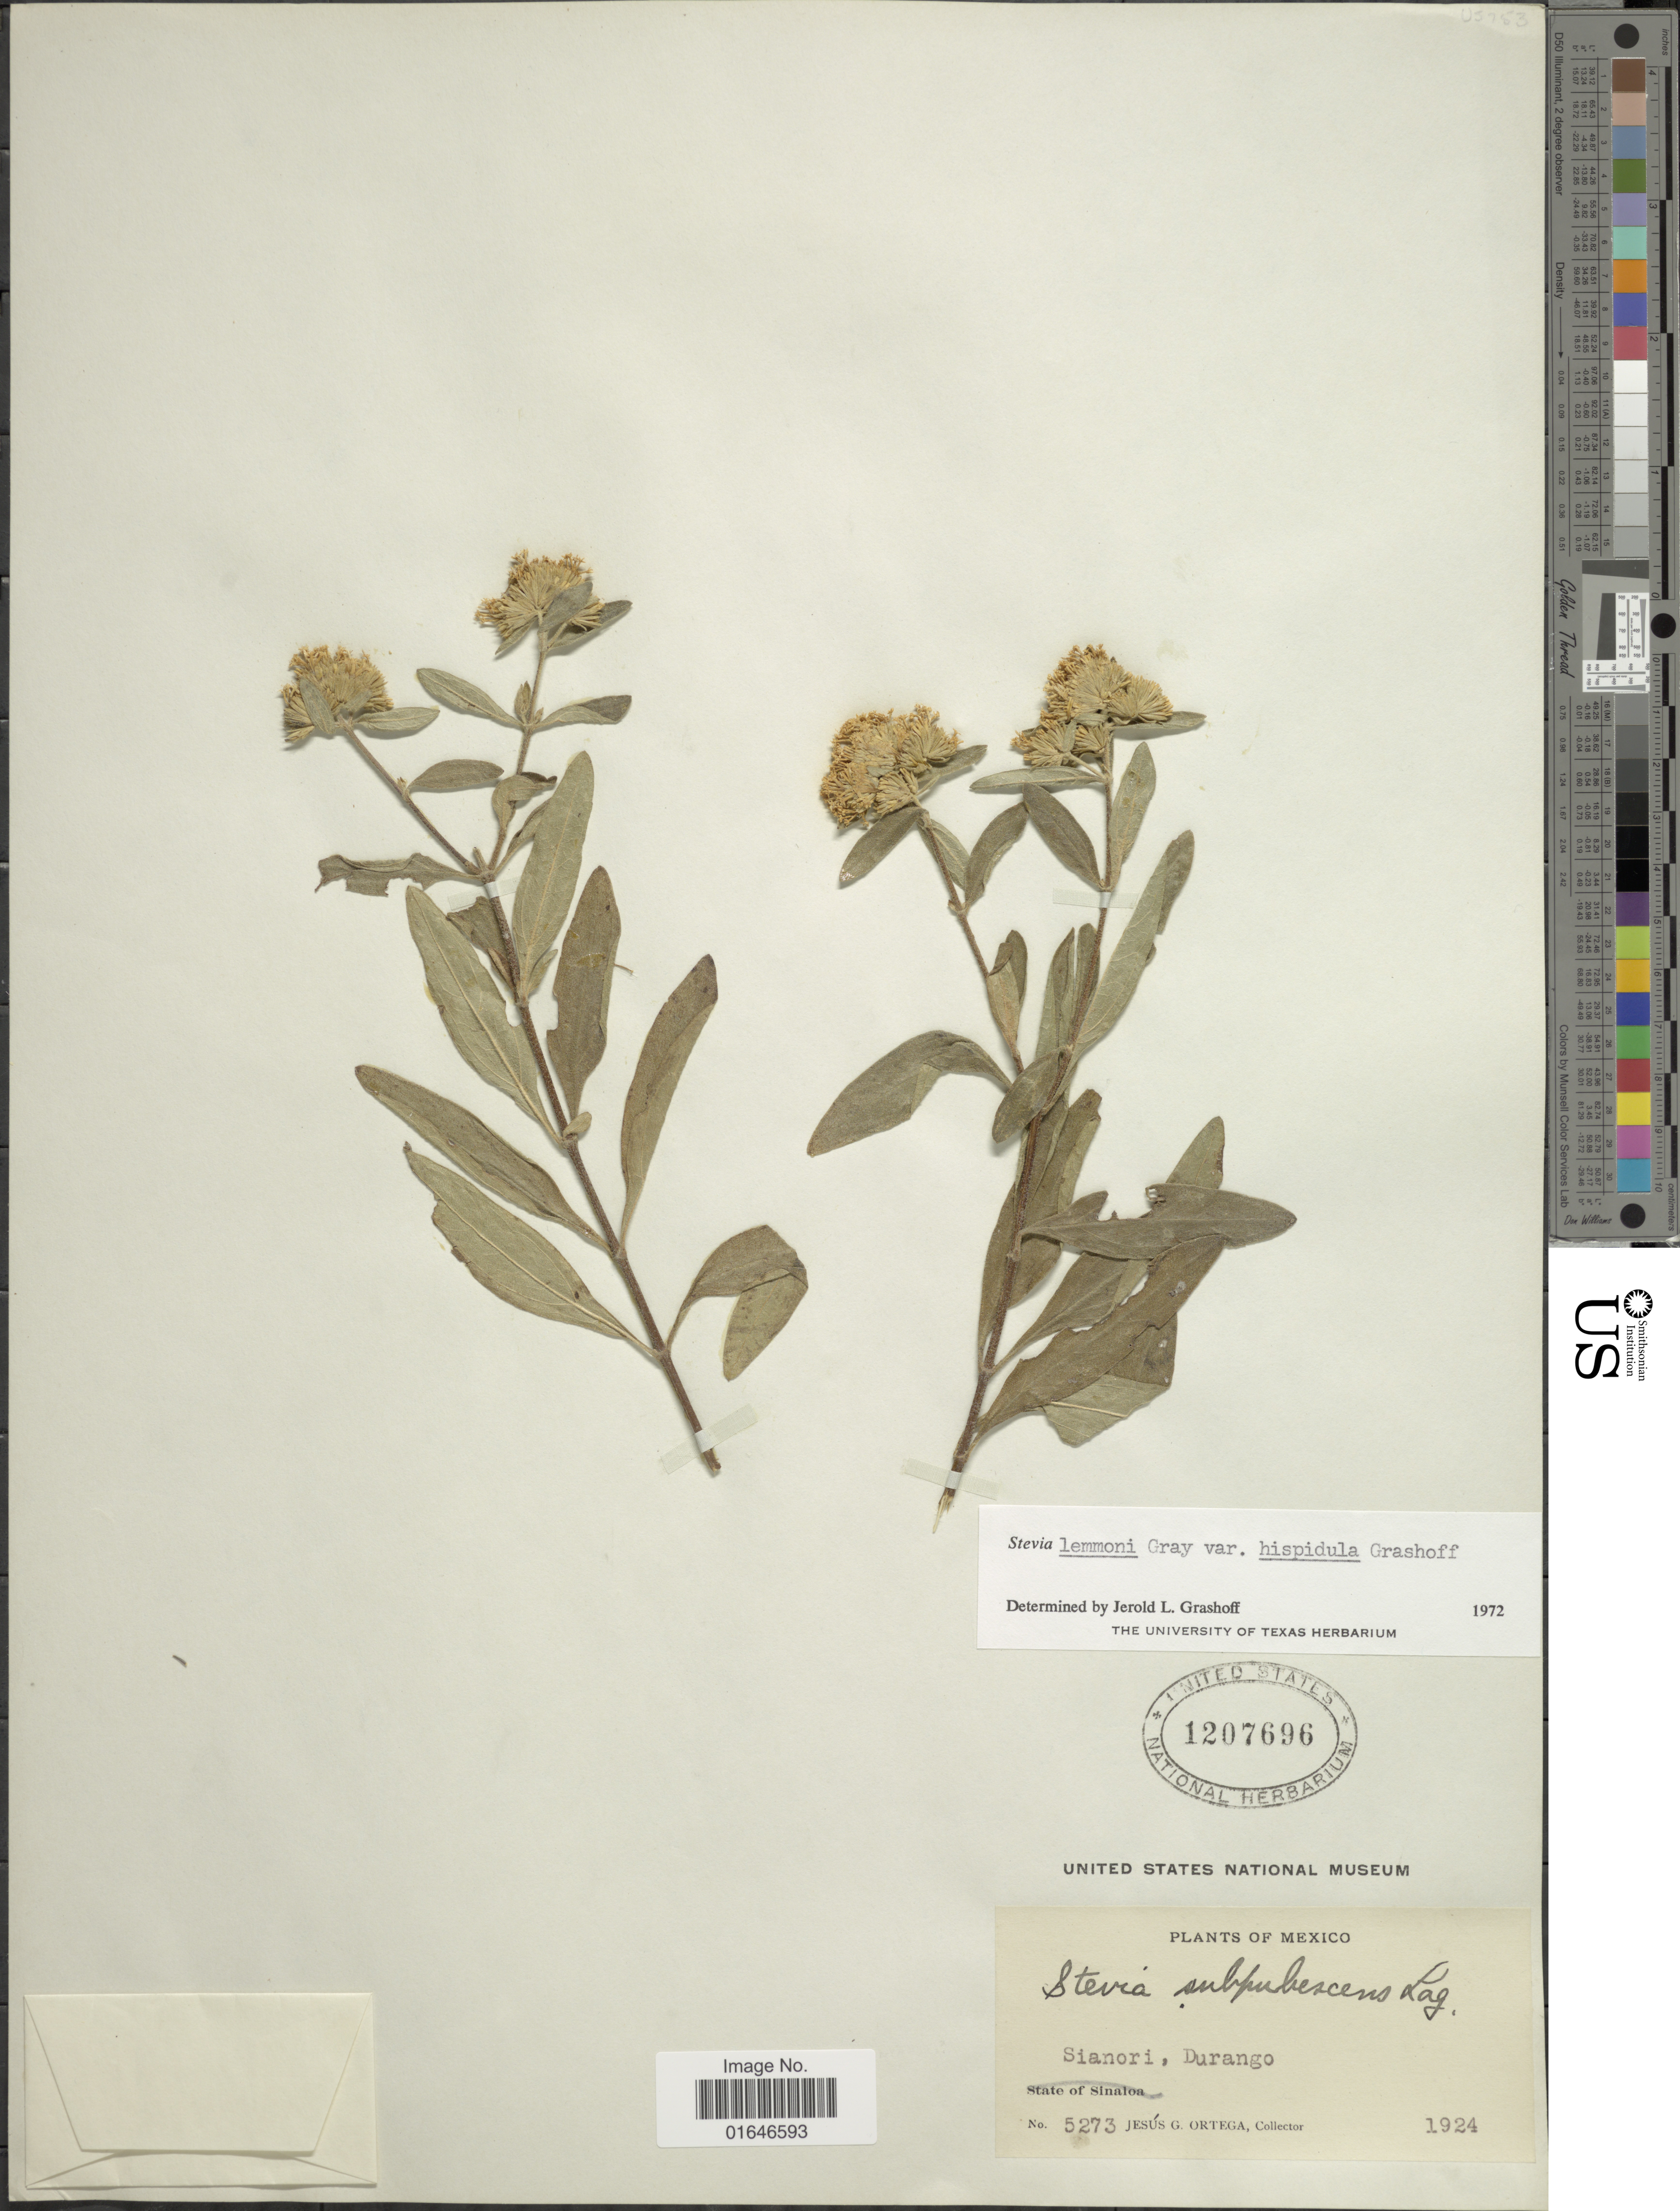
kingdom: Plantae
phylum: Tracheophyta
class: Magnoliopsida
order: Asterales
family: Asteraceae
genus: Stevia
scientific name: Stevia lemmonii var. hispidula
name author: Grashoff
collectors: J. Ortega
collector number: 5273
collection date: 1924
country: Mexico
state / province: Durango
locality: Sianori, Durango.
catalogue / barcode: US 1207696